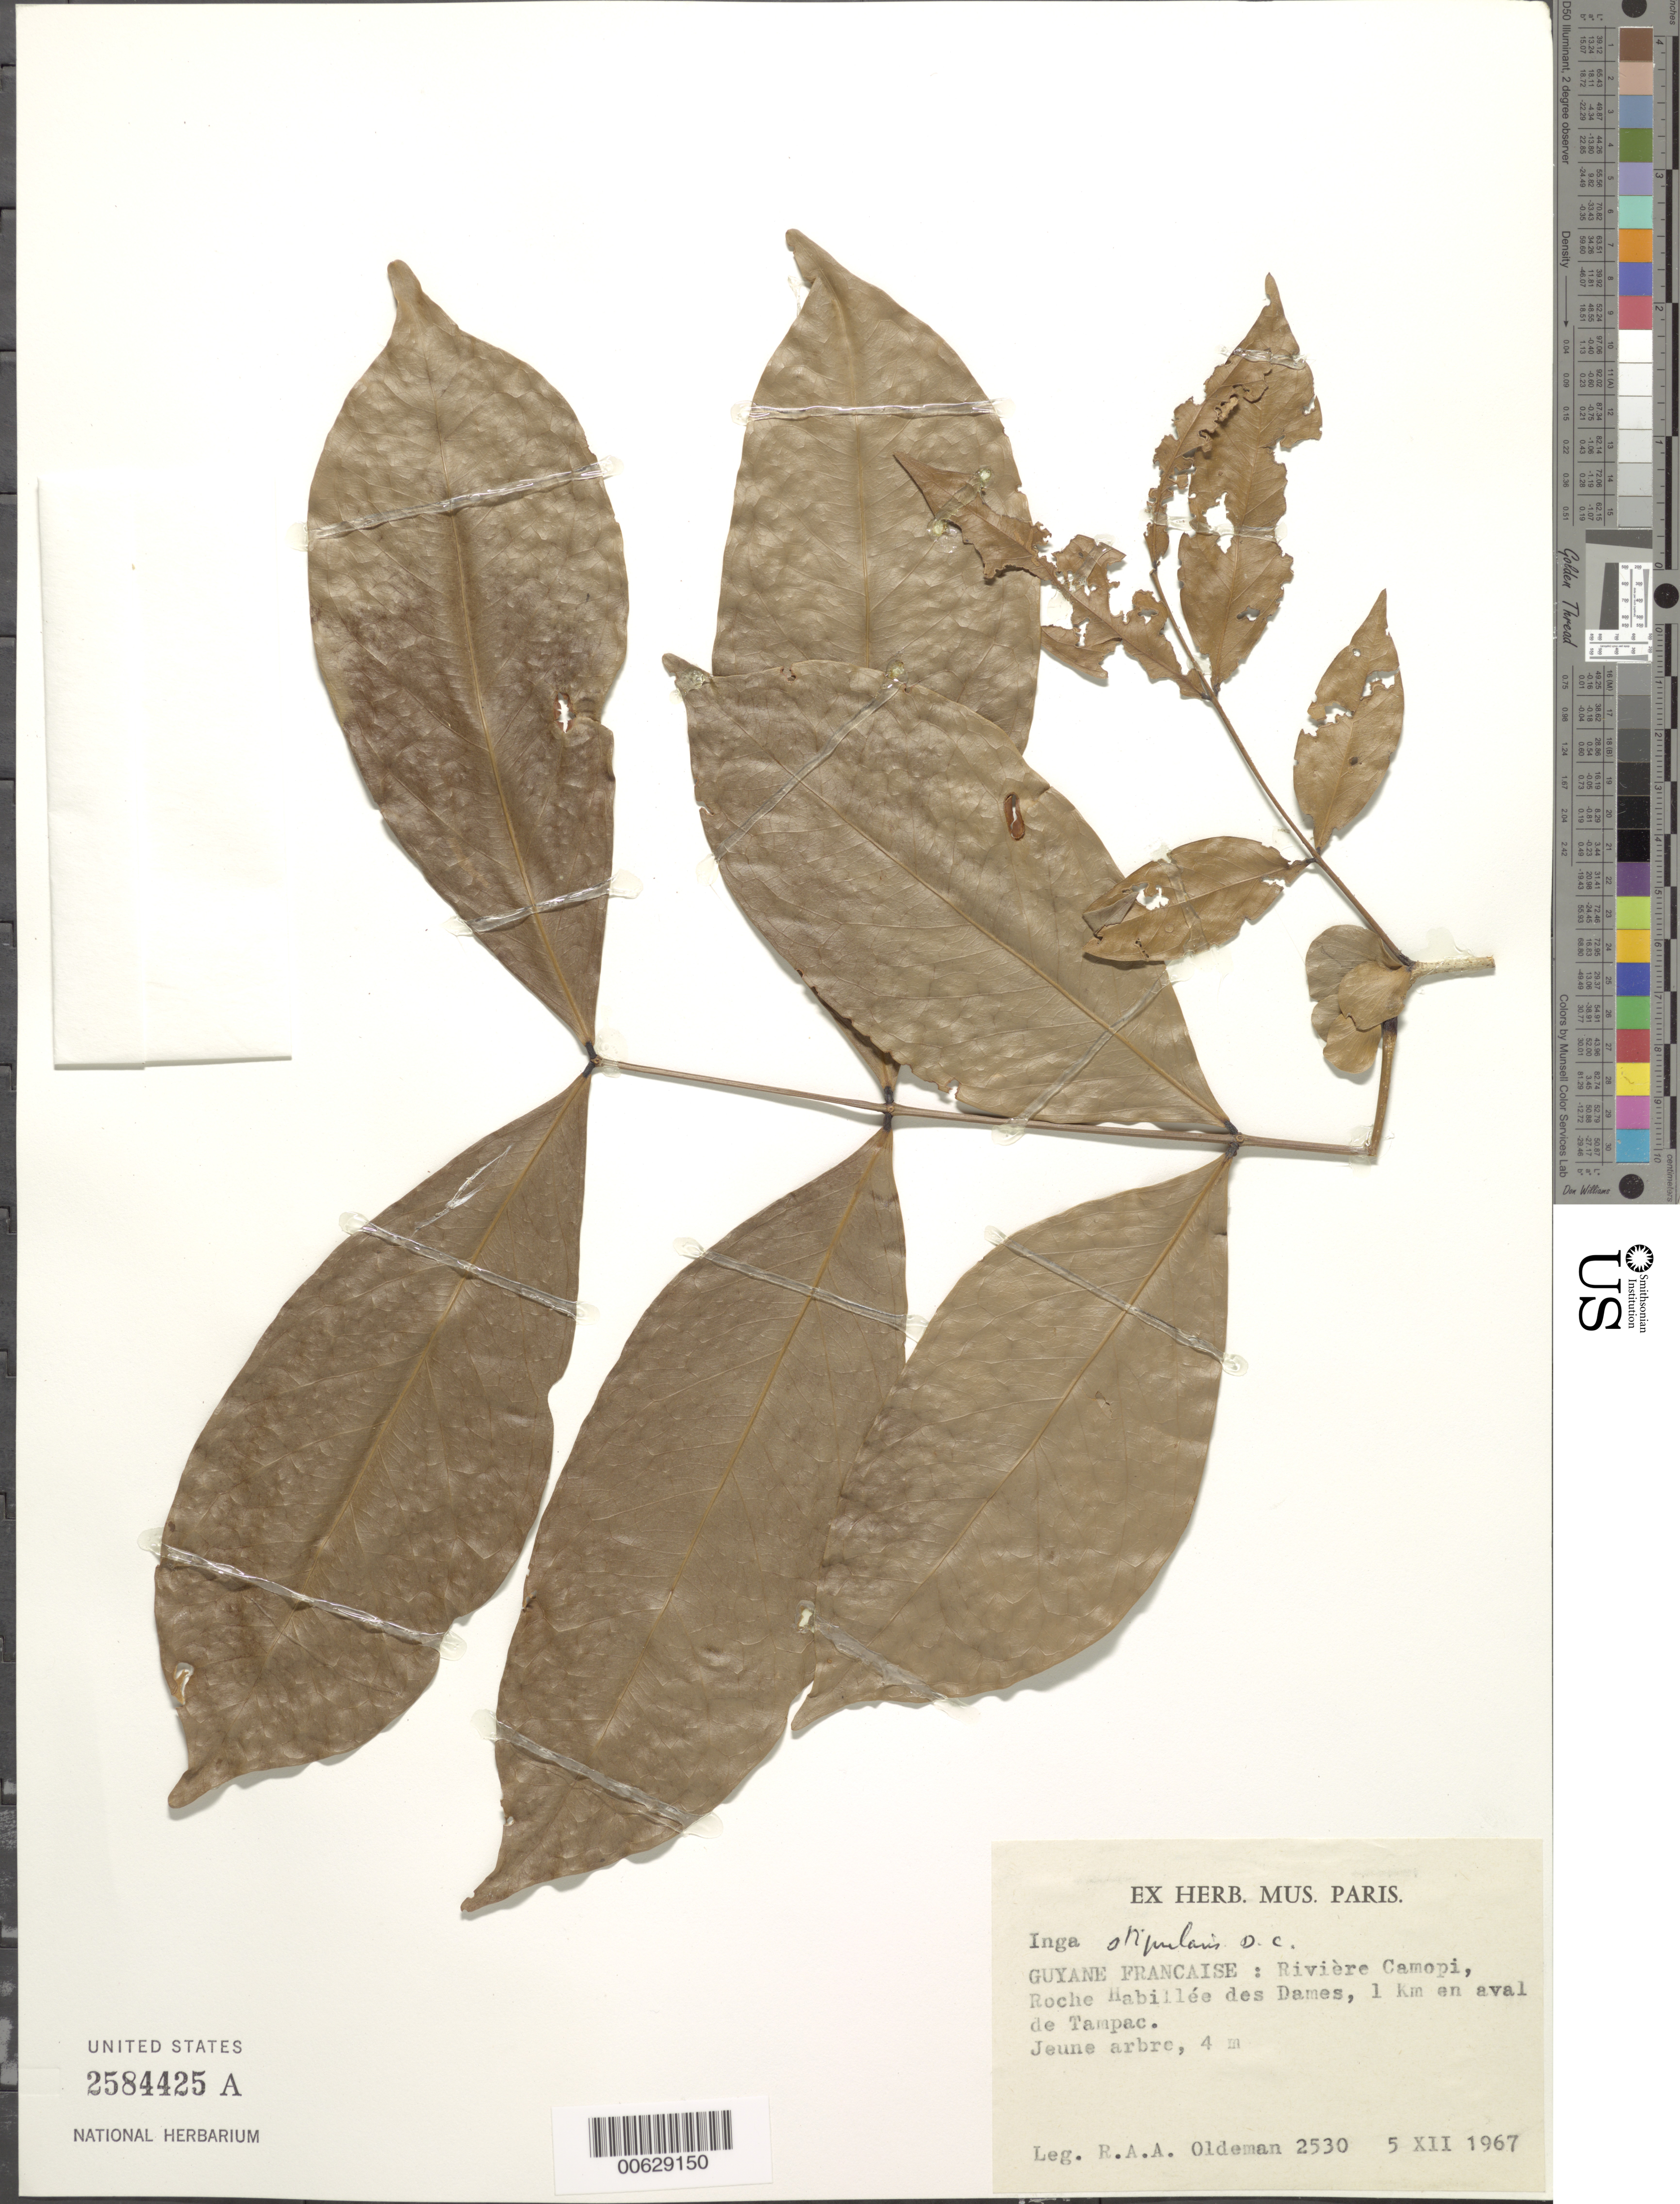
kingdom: Plantae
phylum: Tracheophyta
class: Magnoliopsida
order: Fabales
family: Fabaceae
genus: Inga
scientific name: Inga stipularis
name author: DC.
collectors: R. Oldeman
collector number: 2530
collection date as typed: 5-Dec-67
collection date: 1967-12-05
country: French Guiana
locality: Rivière Camopi, Roche Habillée des Dames, 1 km en aval de Tampac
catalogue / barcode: US 2584425A